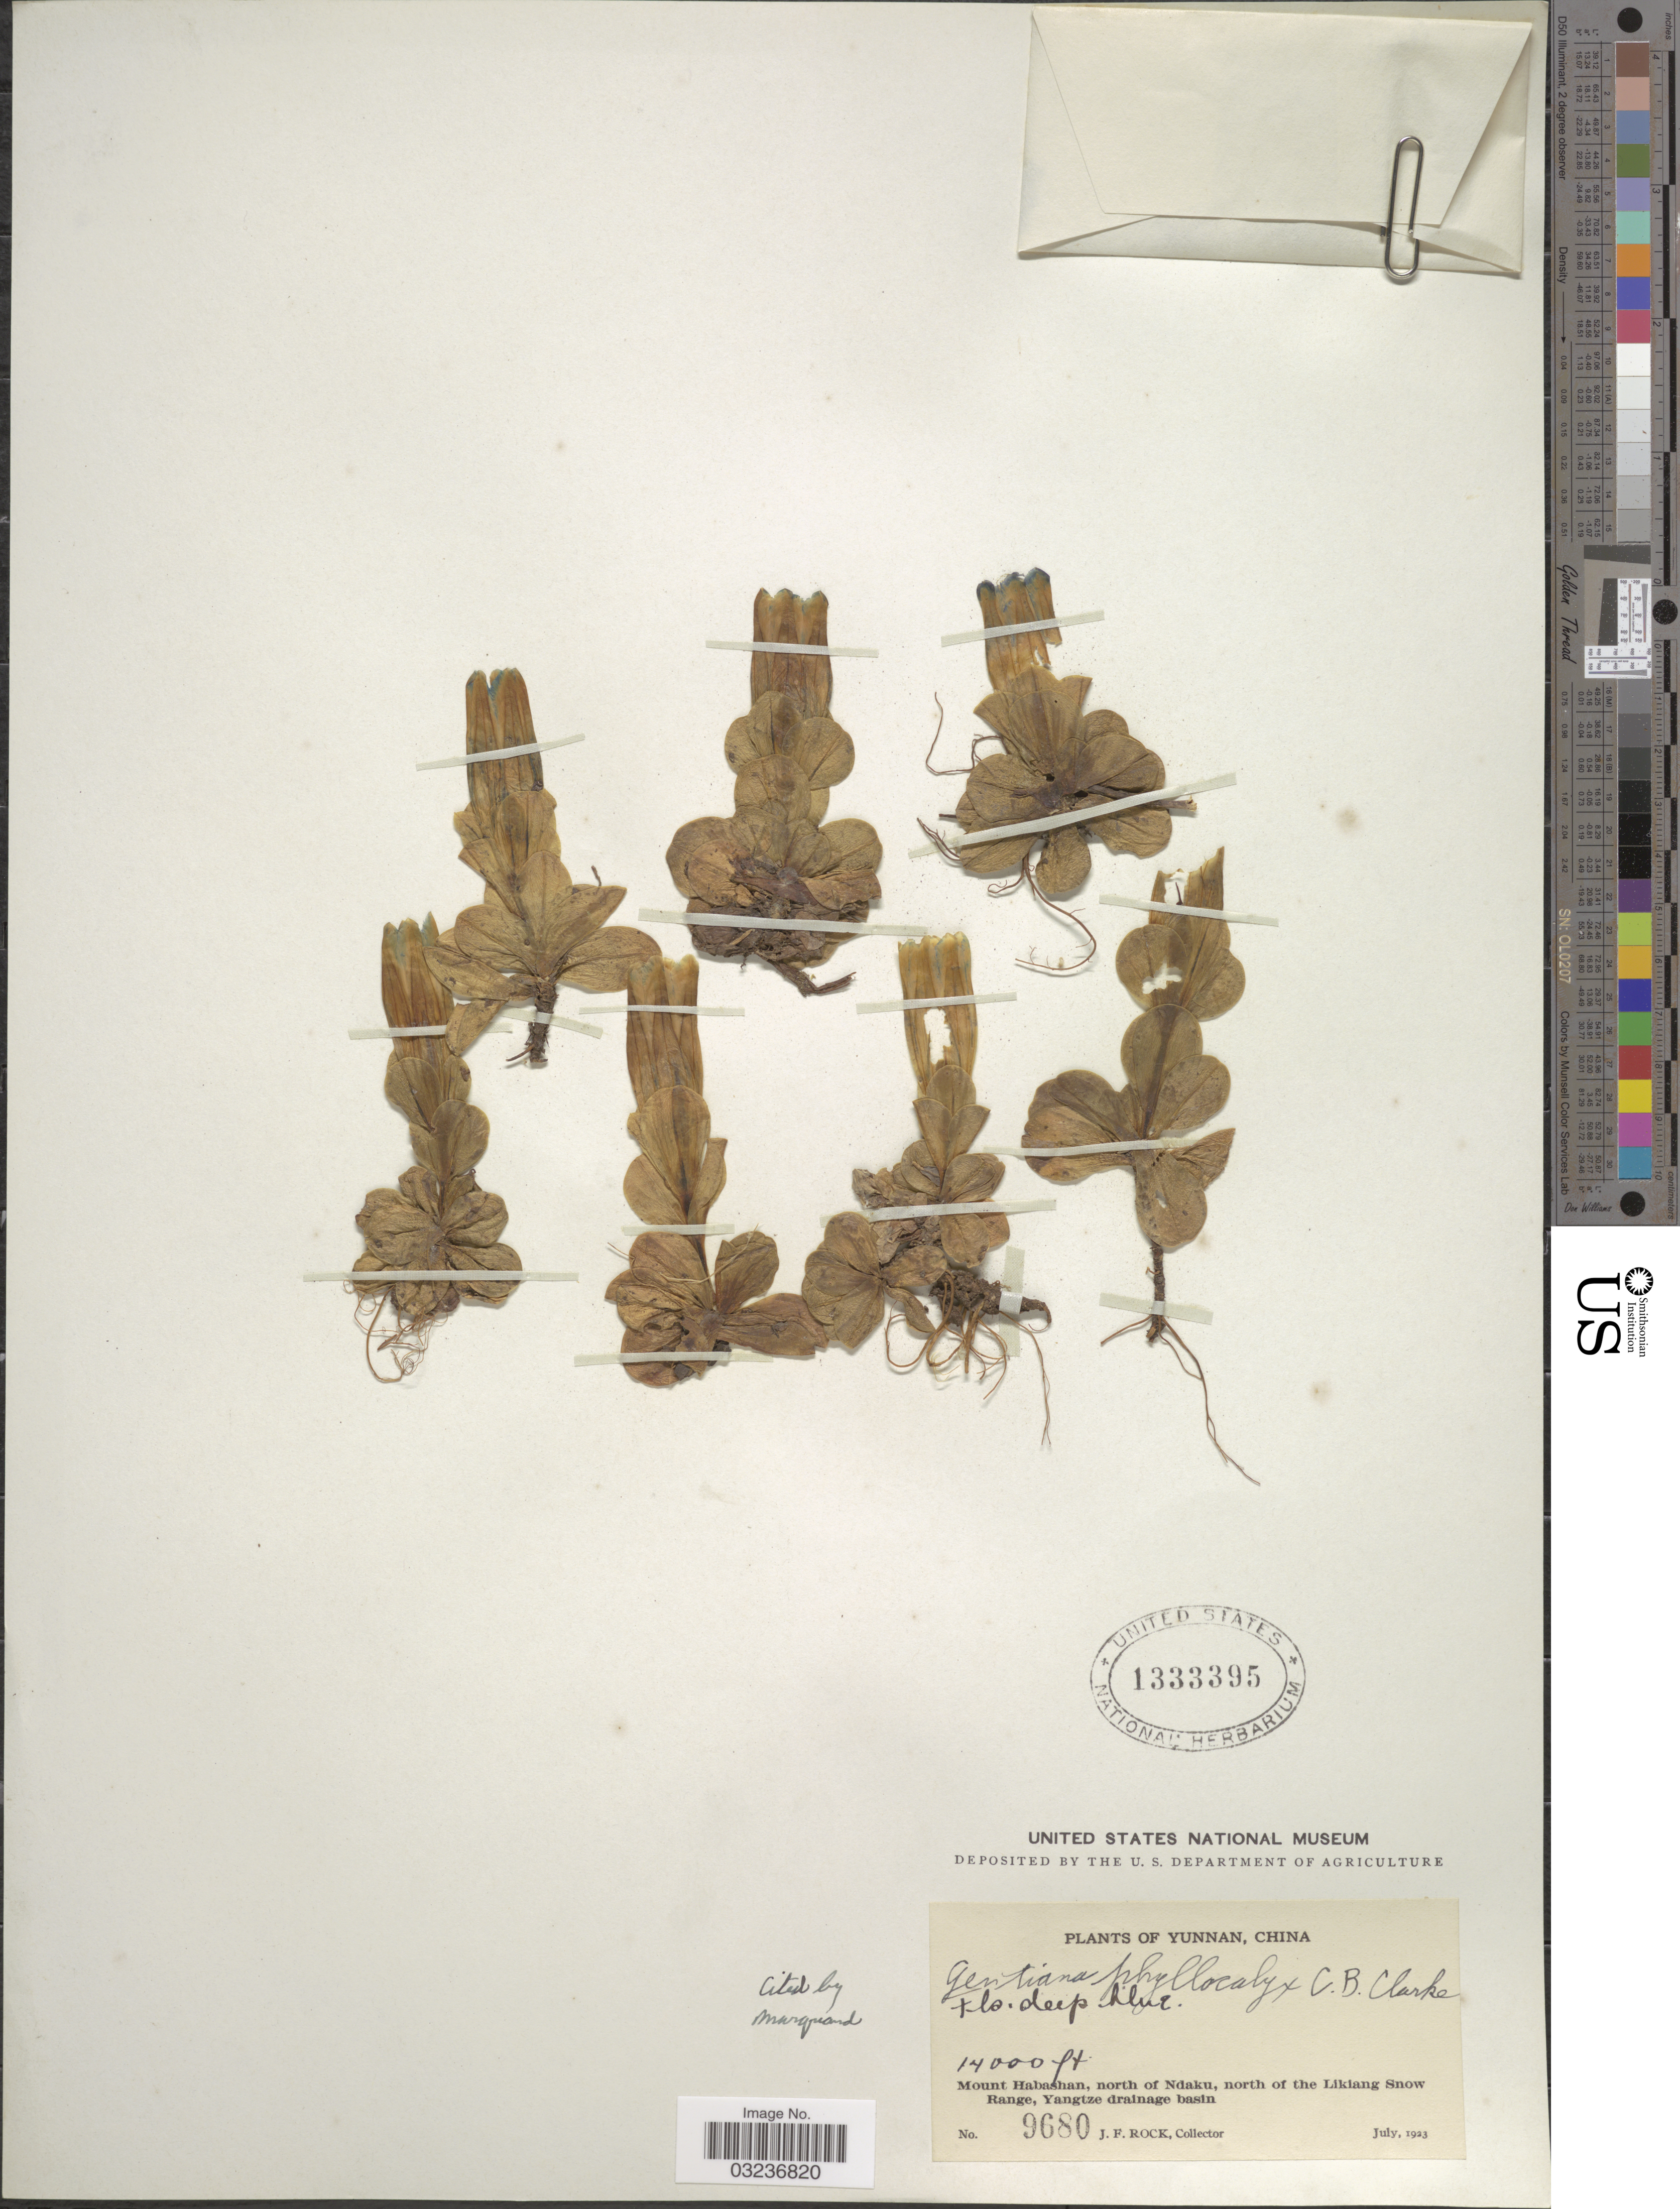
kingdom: Plantae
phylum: Tracheophyta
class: Magnoliopsida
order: Gentianales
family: Gentianaceae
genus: Gentiana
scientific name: Gentiana phyllocalyx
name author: C.B. Clarke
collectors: J. Rock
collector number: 9680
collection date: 1923-07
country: China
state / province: Yunnan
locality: Mount Habashan, north of Ndaku, north of the Likiang Snow Range, Yangtze drainage basin.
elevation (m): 4267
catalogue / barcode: US 1333395